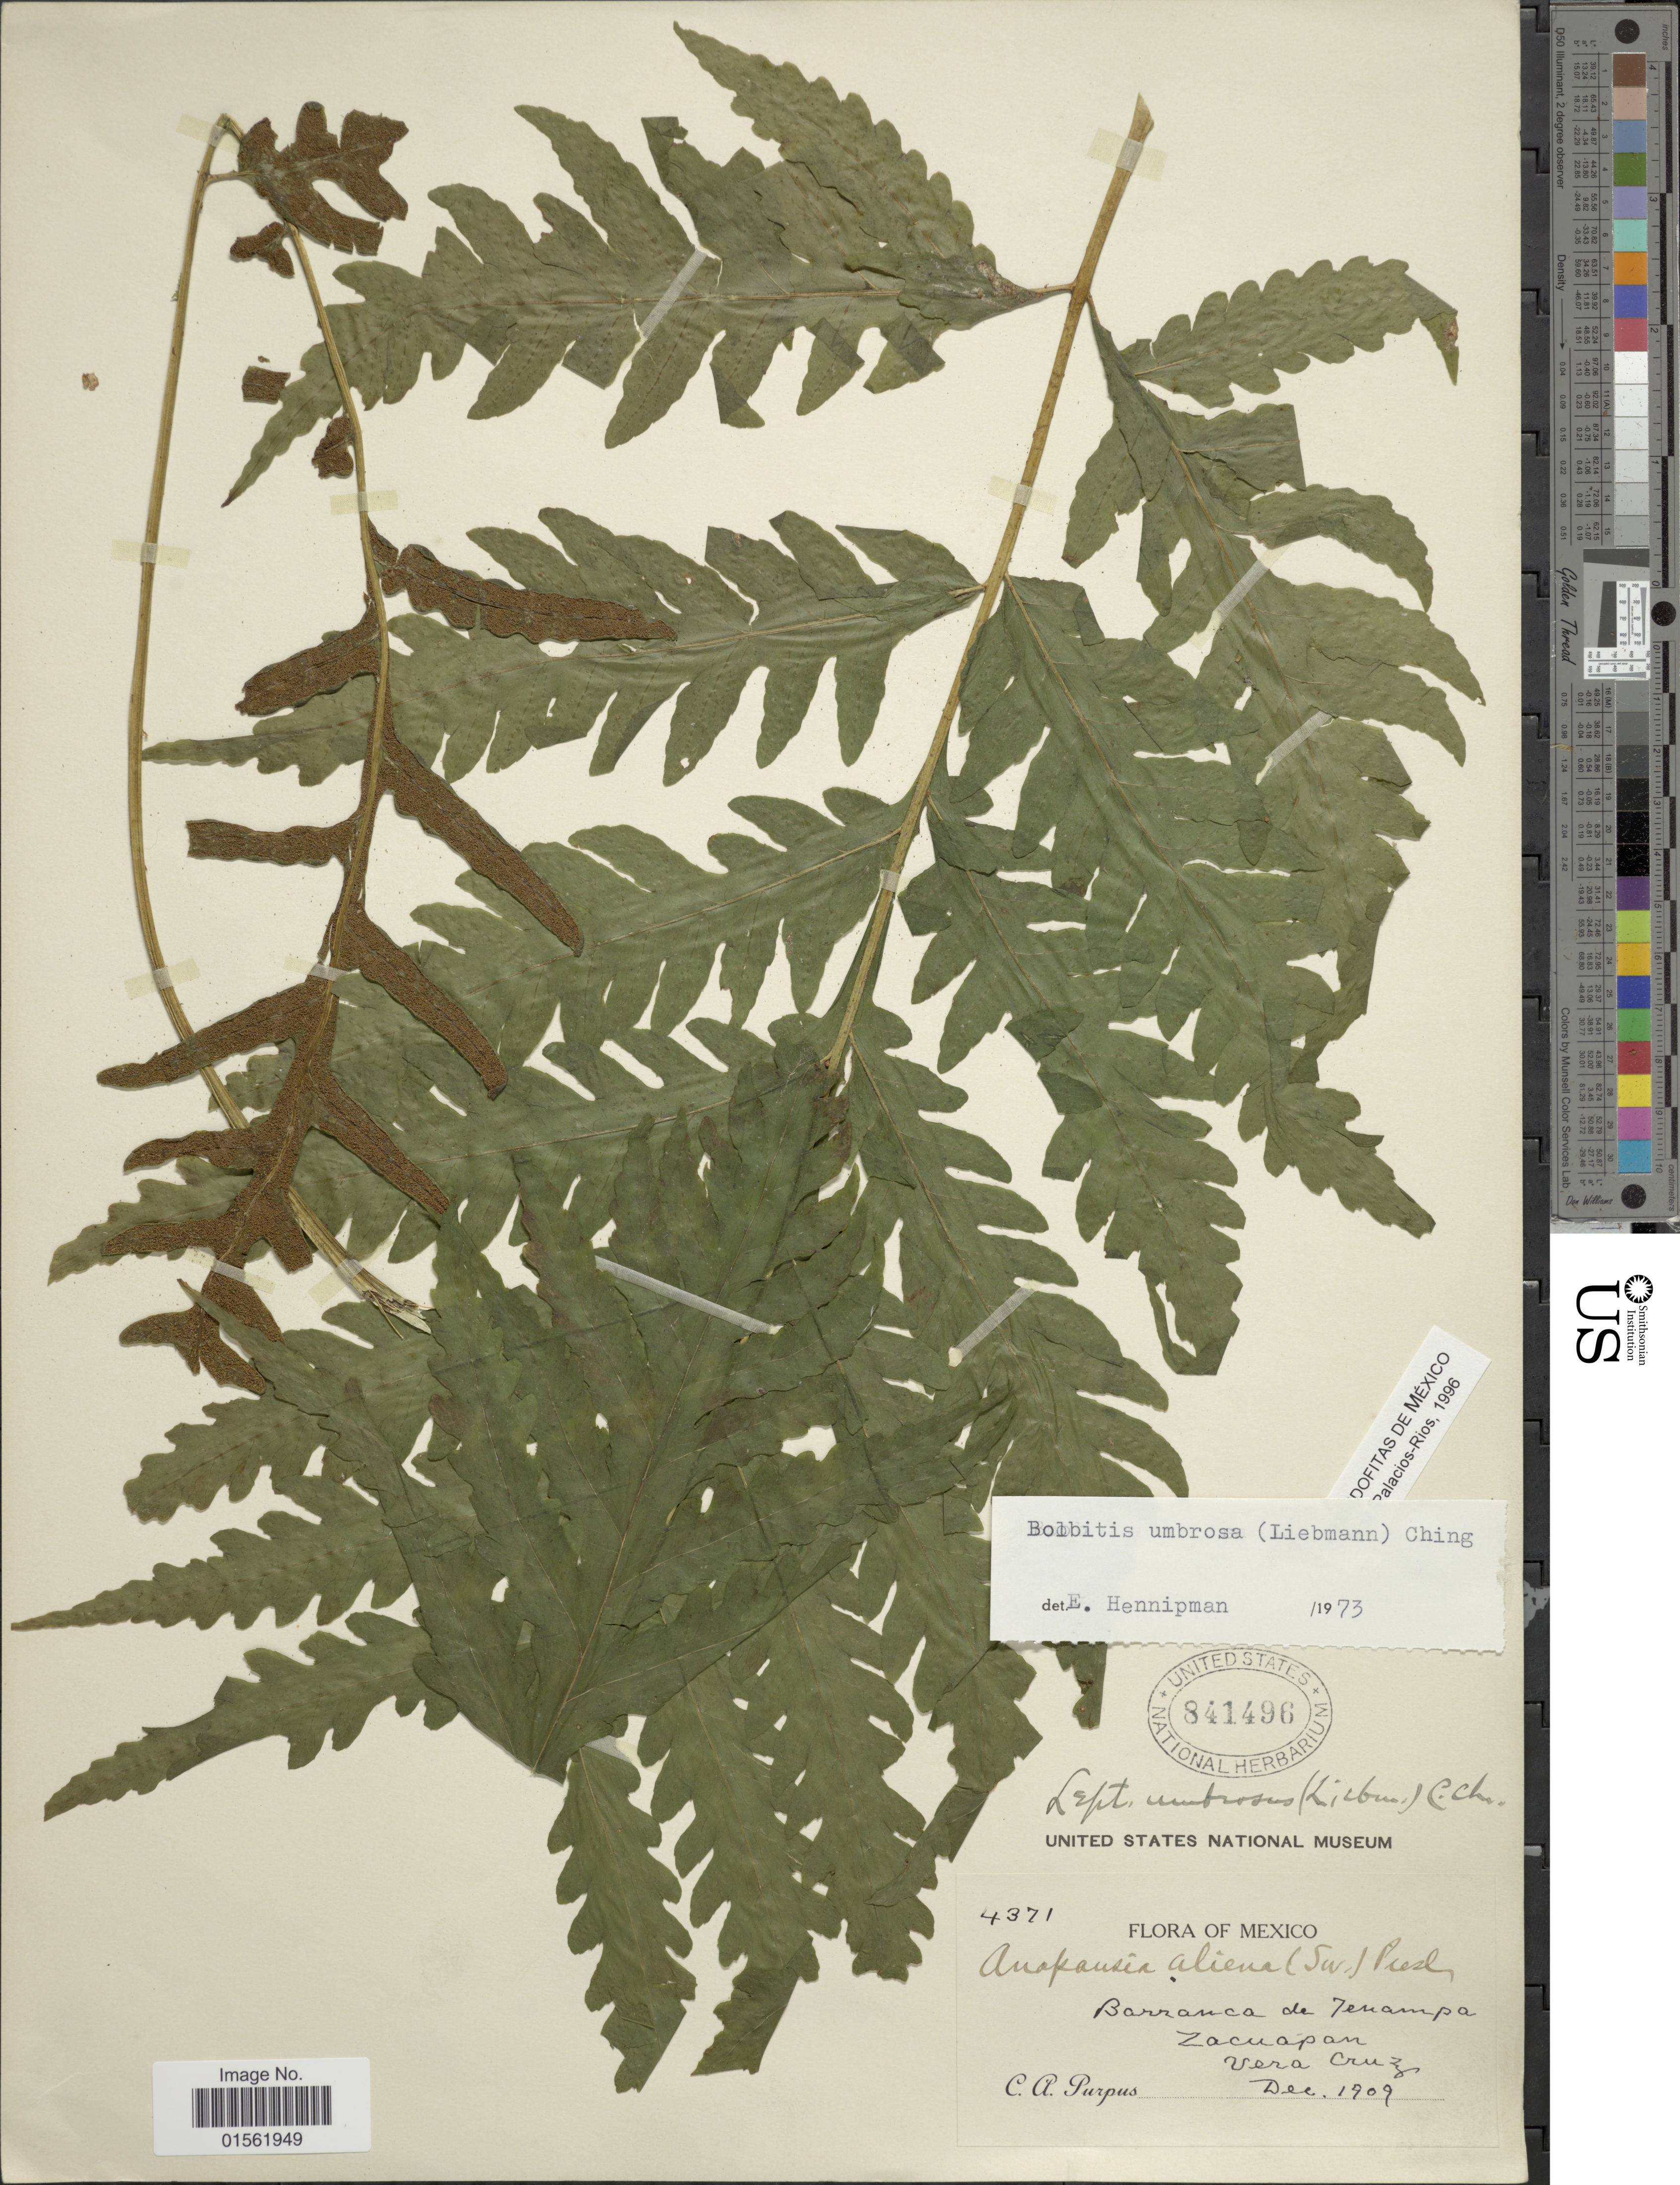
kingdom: Plantae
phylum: Tracheophyta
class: Polypodiopsida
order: Polypodiales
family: Dryopteridaceae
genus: Bolbitis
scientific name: Bolbitis umbrosa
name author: (Liebm.) Ching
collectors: C. A. Purpus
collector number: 4371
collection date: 1909-12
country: Mexico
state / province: Veracruz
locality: Barranca de Tenampa. Zacuapan. Vera Cruz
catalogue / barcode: US 841496